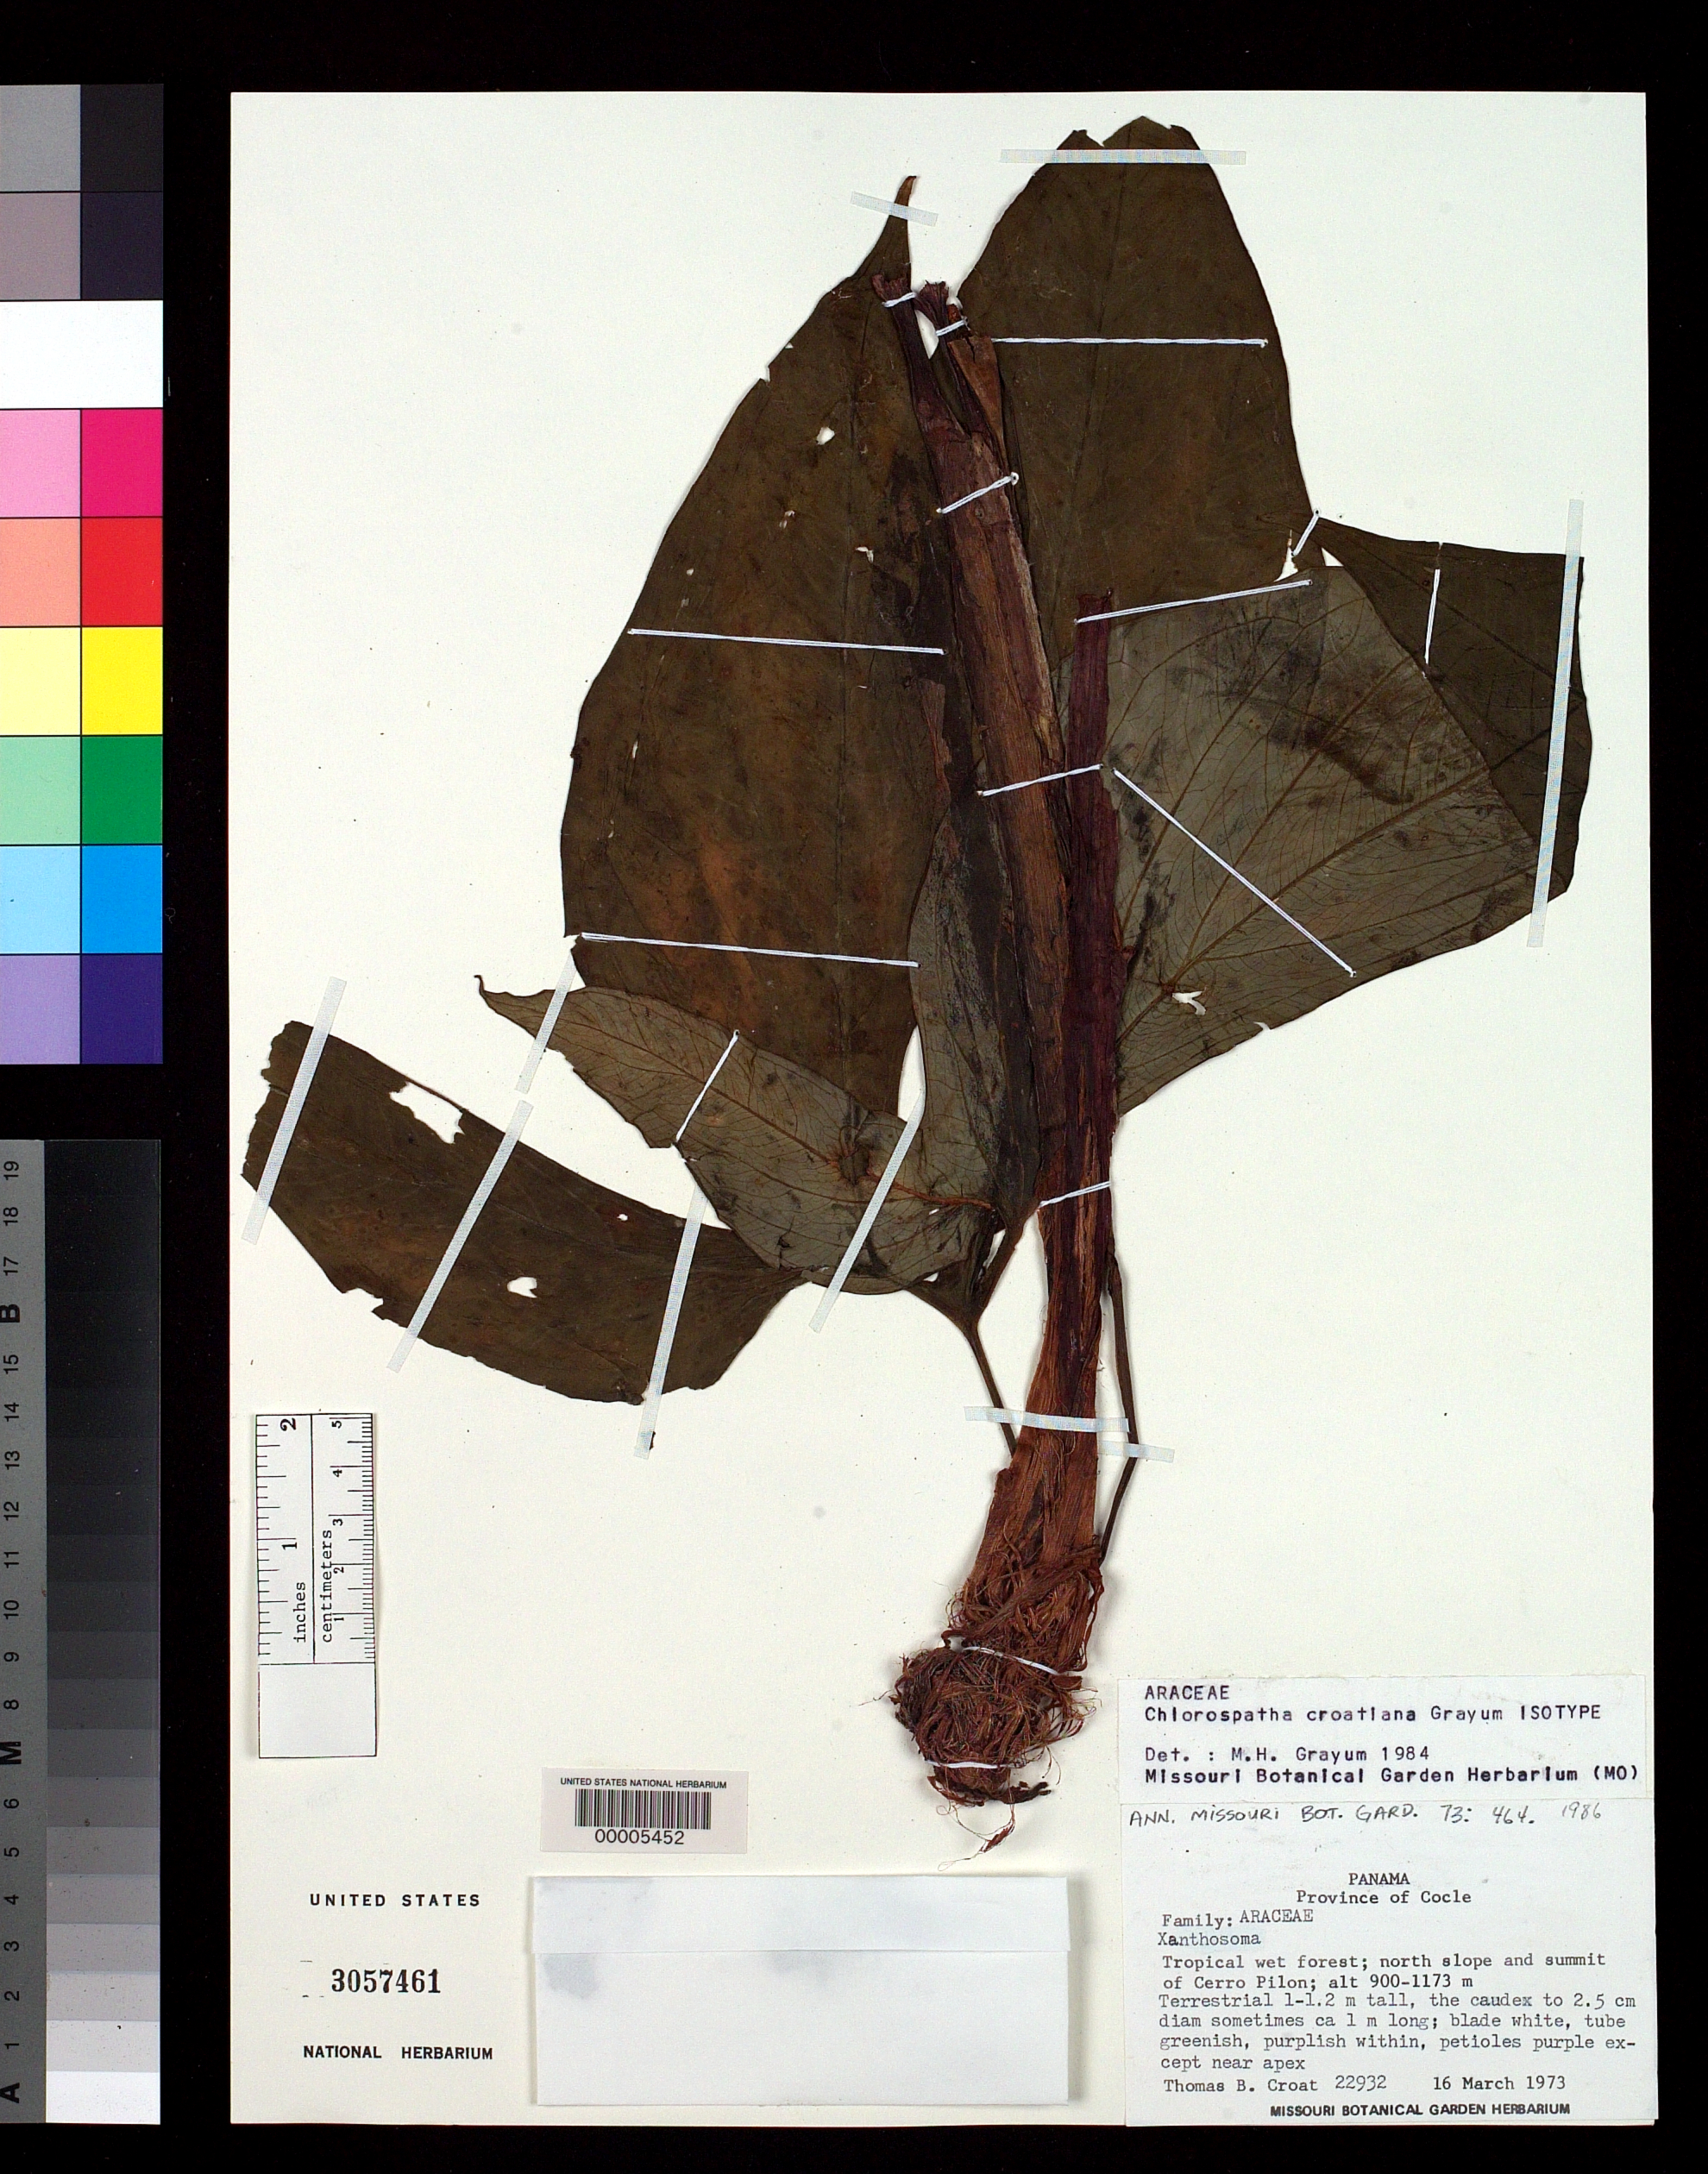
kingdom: Plantae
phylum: Tracheophyta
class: Liliopsida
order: Alismatales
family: Araceae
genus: Chlorospatha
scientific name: Chlorospatha croatiana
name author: Grayum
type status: Isotype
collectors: T. B. Croat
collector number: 22932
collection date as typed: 16 Mar 1973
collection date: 1973-03-16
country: Panama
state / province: Coclé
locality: N slope of Cerro Pilon.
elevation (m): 900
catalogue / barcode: US 3057461